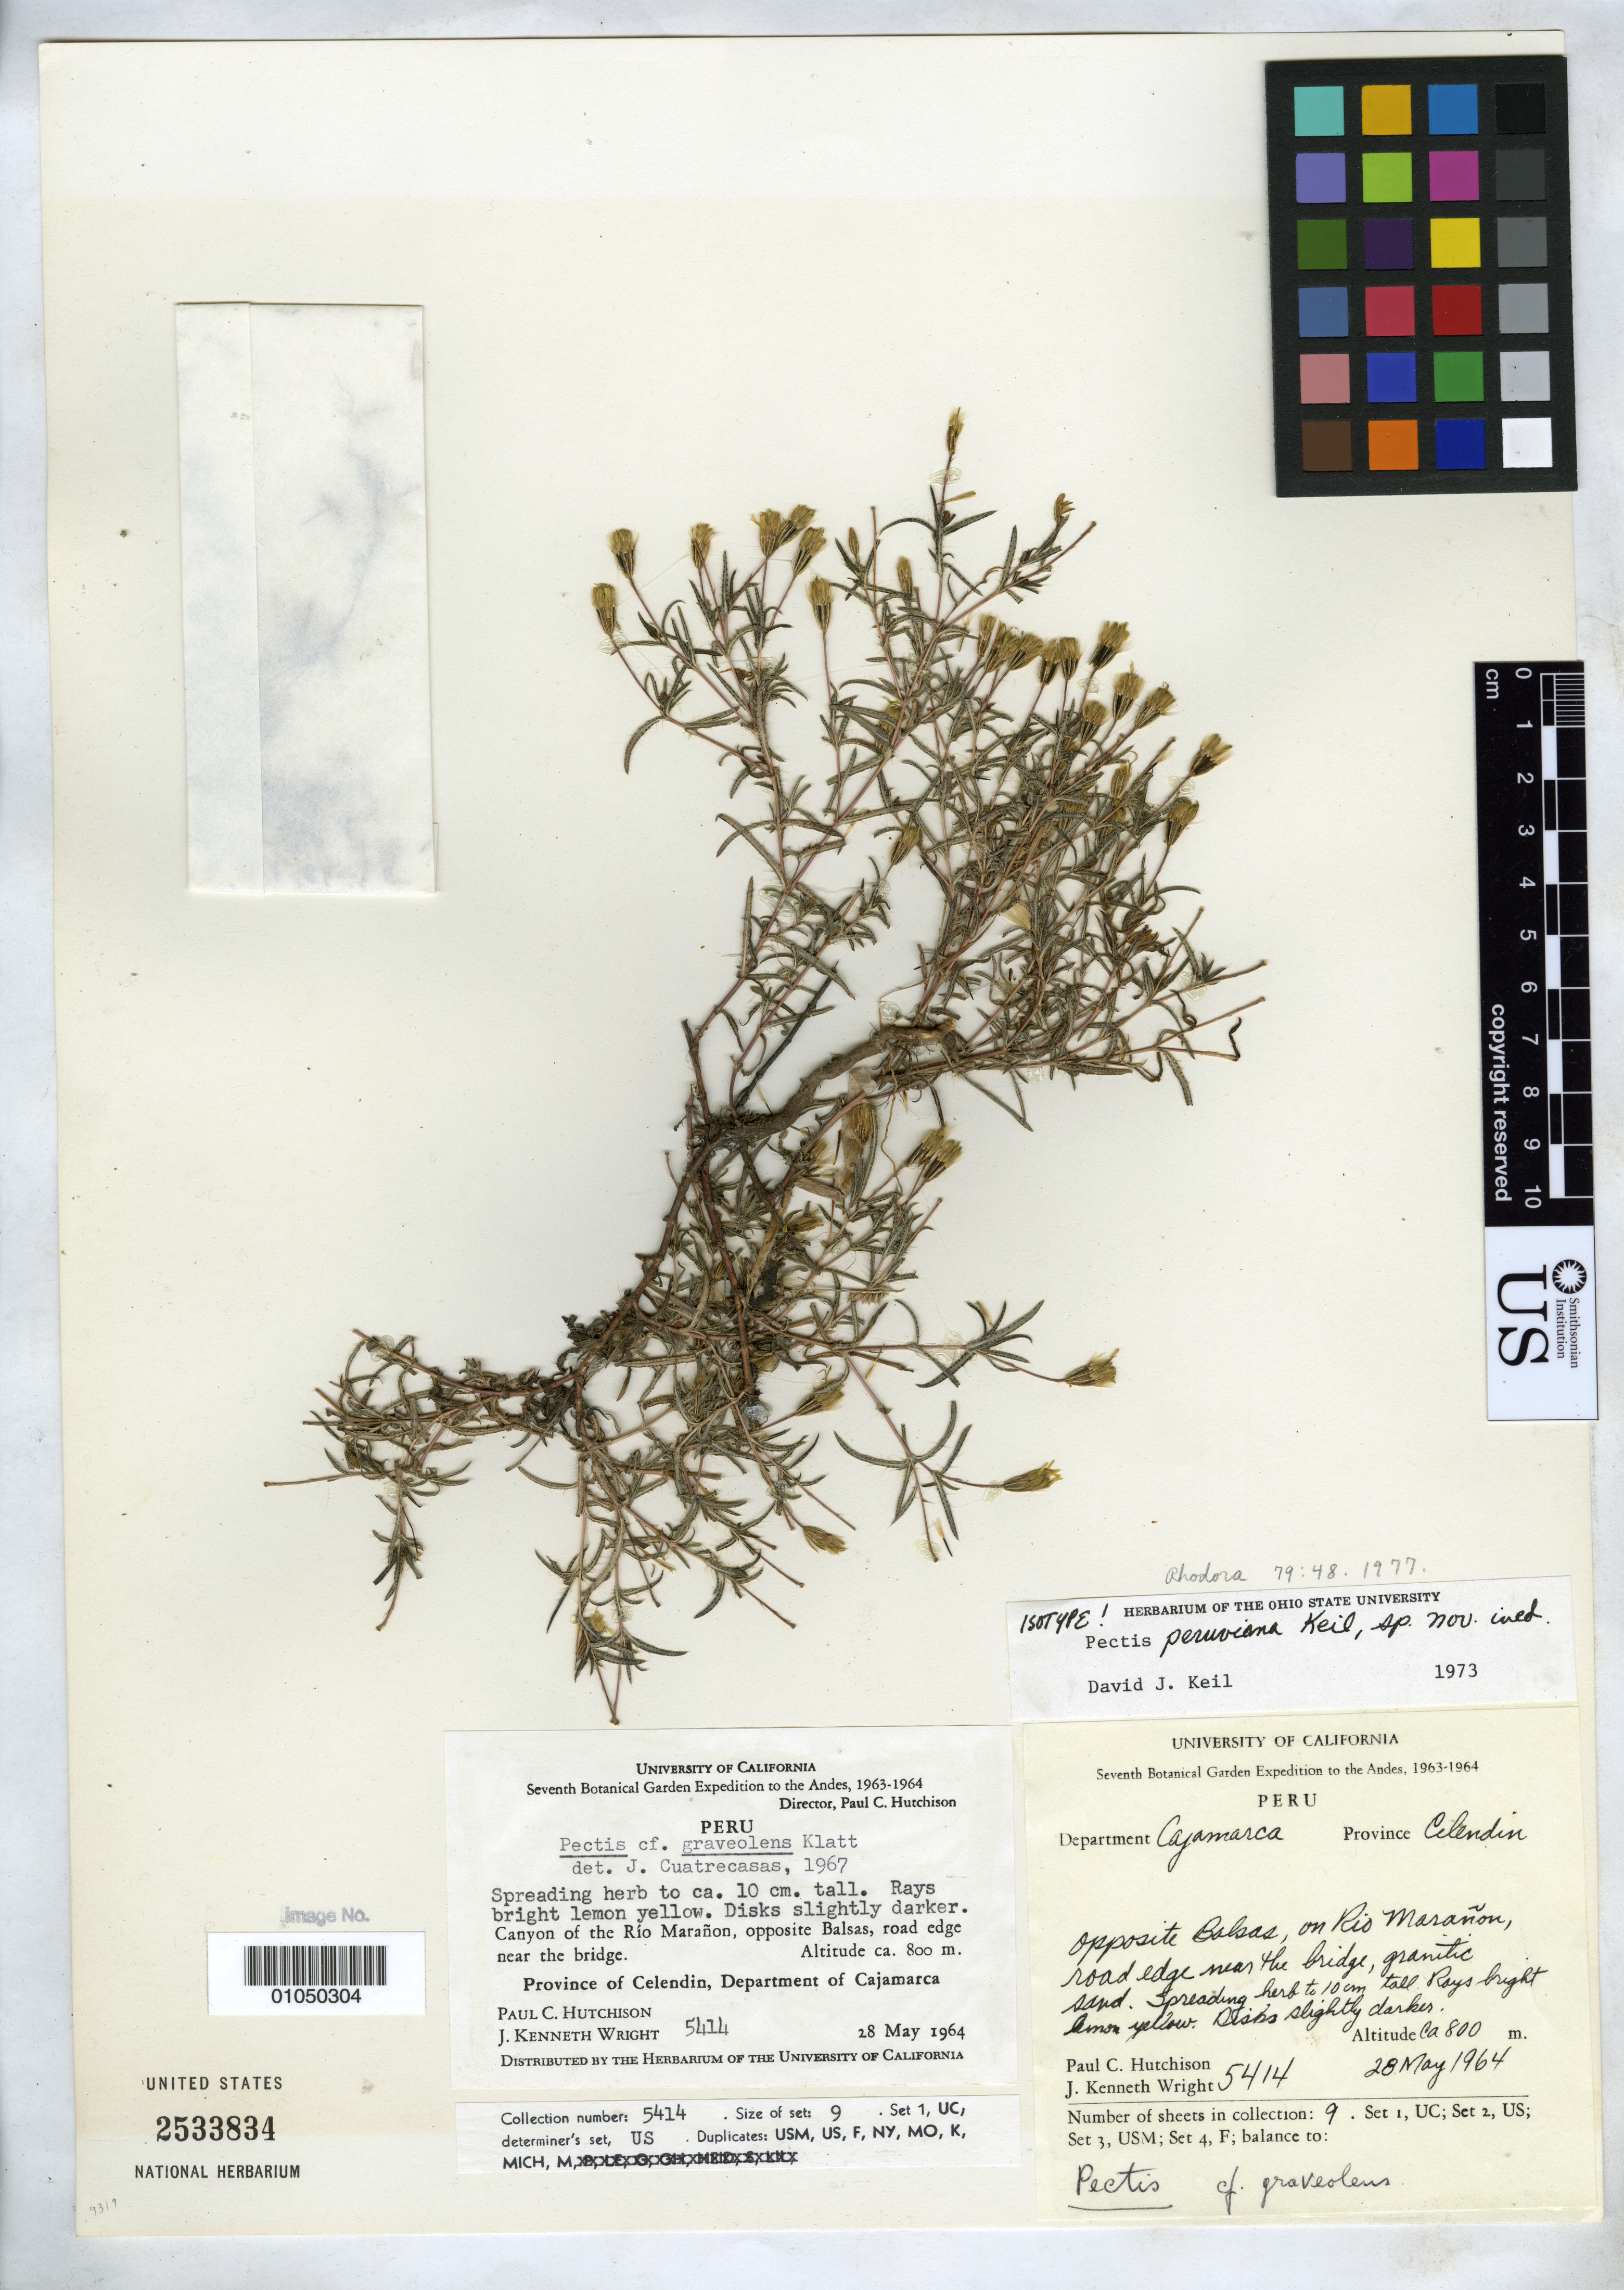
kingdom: Plantae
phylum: Tracheophyta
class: Magnoliopsida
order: Asterales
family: Asteraceae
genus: Pectis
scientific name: Pectis peruviana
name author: D.J. Keil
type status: Isotype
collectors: P. C. Hutchison & J. K. Wright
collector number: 5414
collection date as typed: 28 May 1964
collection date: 1964-05-28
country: Peru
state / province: Cajamarca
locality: opposite Balsas, Río Maranon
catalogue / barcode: US 2533834